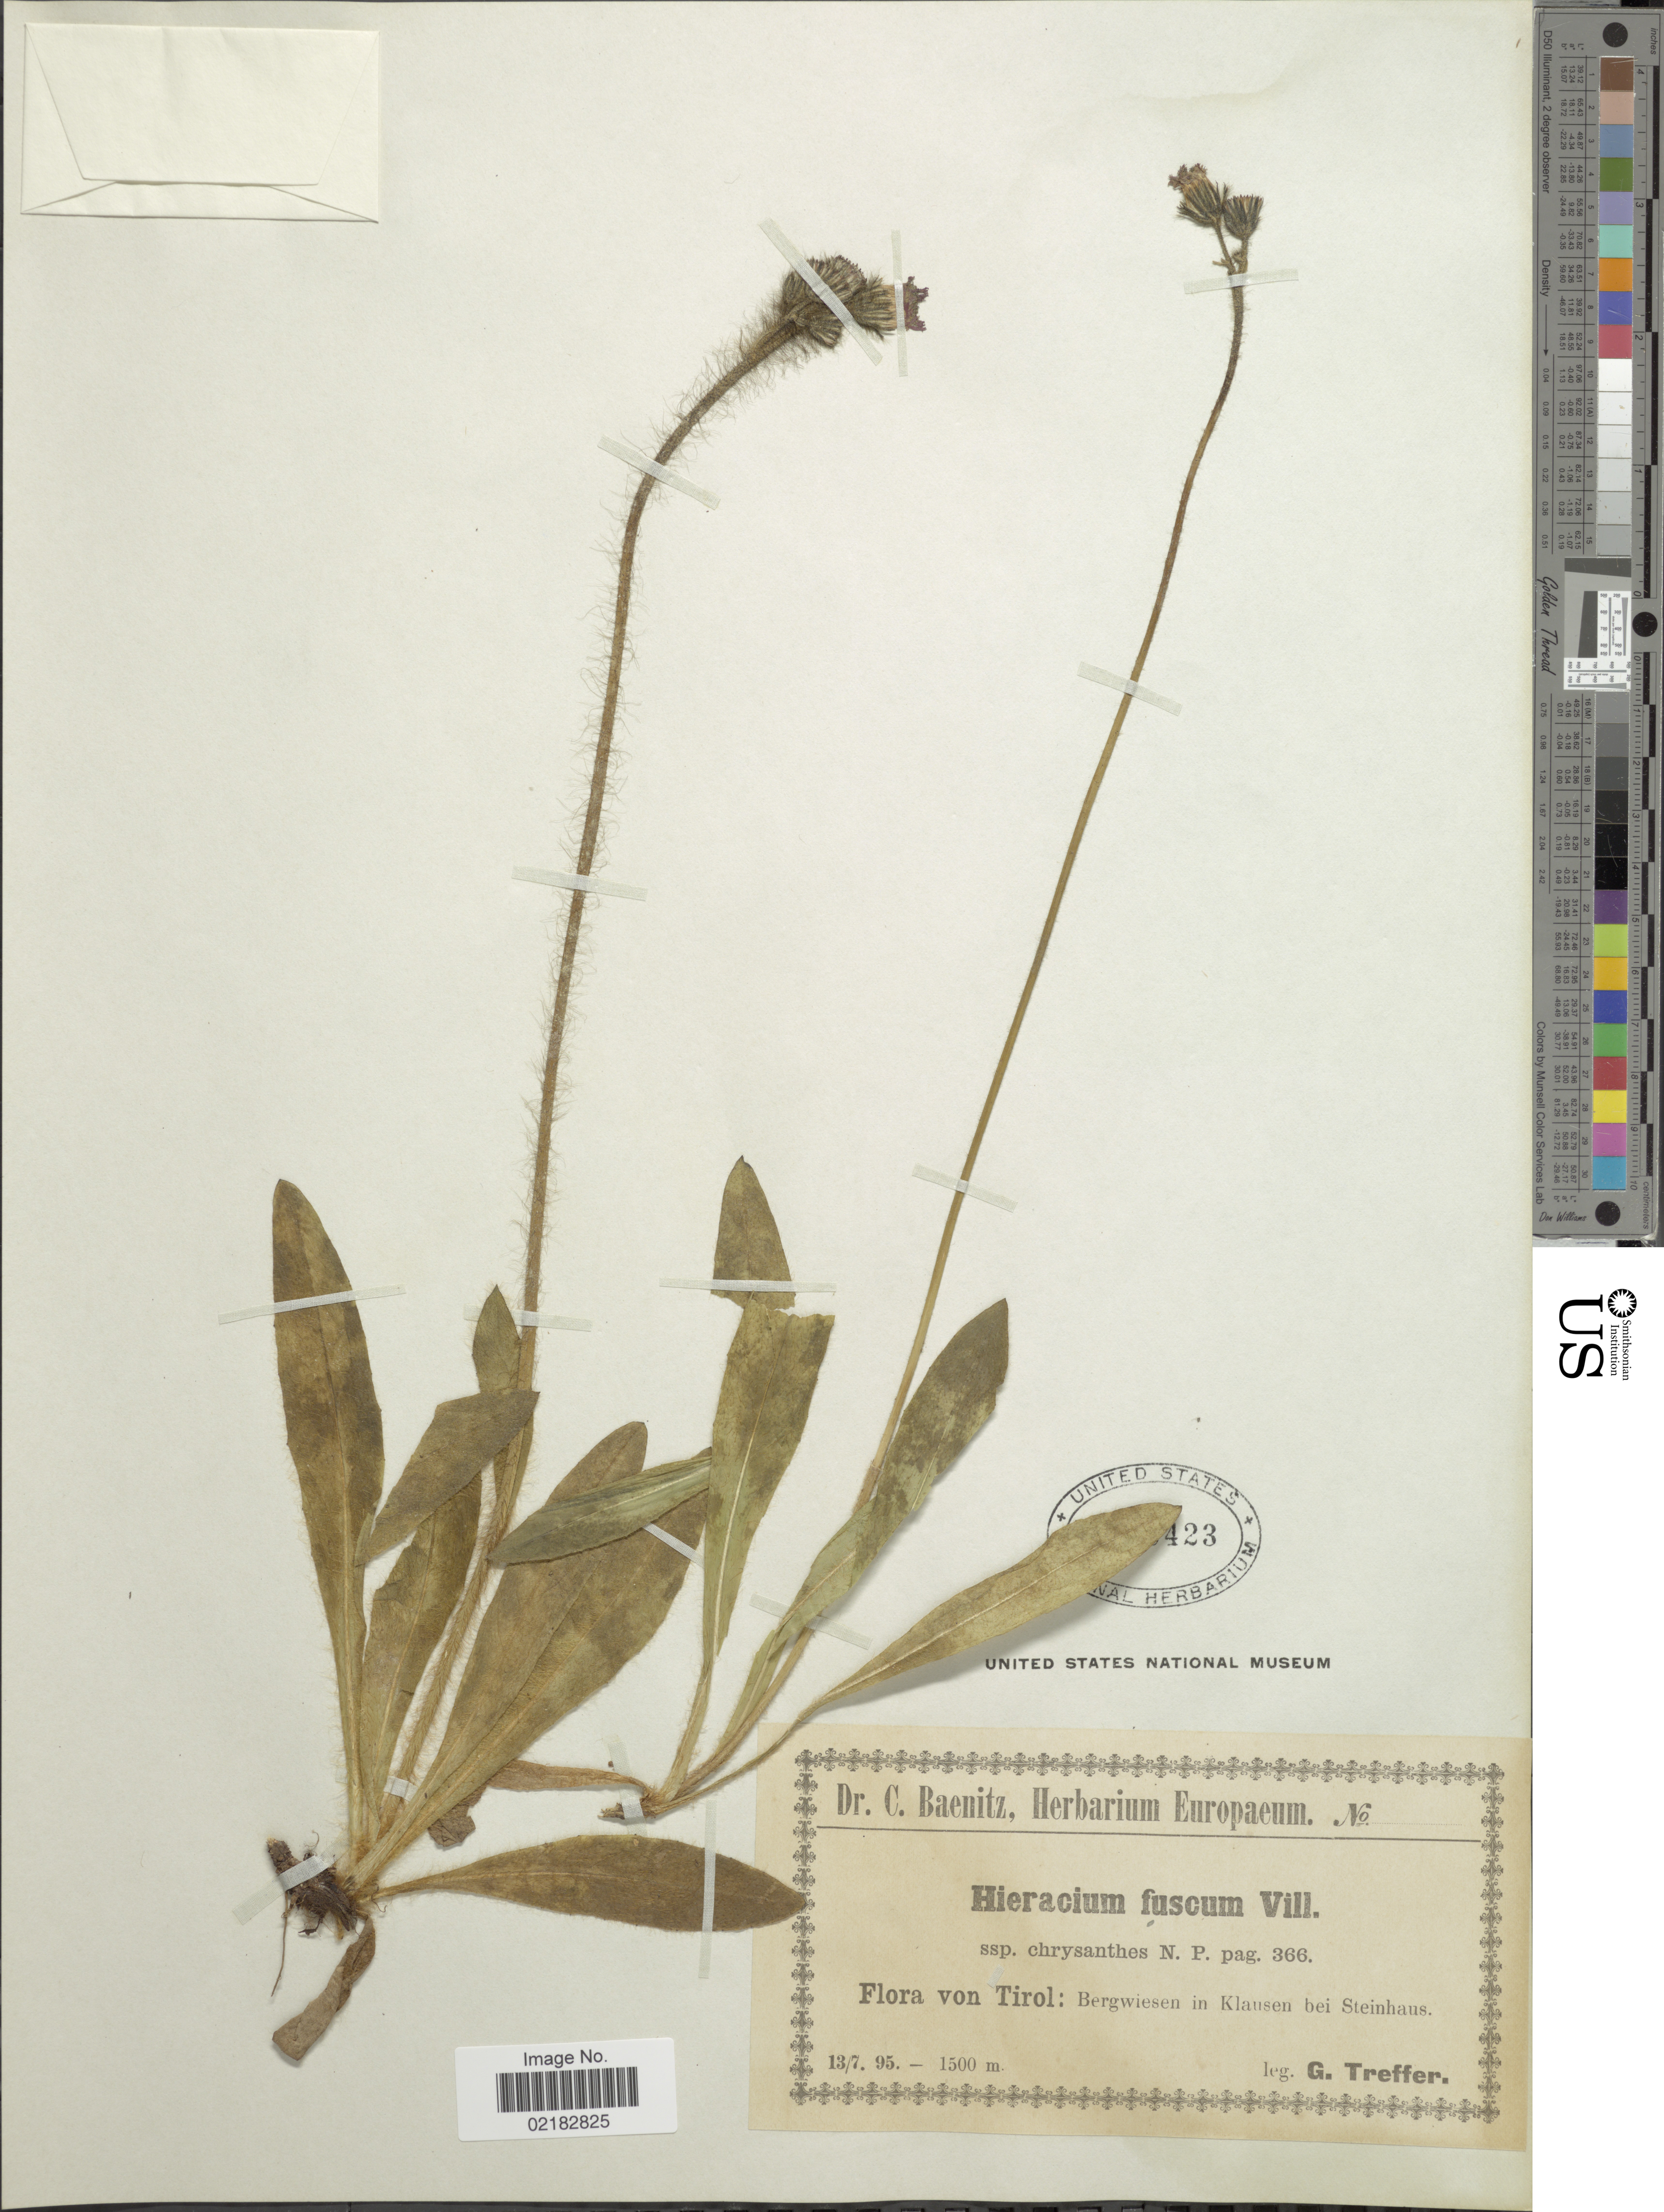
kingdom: Plantae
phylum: Tracheophyta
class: Magnoliopsida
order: Asterales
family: Asteraceae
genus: Pilosella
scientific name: Pilosella fusca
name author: (Vill.) Arvet-Touvet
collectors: G. Treffer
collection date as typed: Transcribed d/m/y: 13/7/95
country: Italy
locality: Flora von Tirol: Bergwiesen in Klausen bei Steinhaus.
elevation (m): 1500